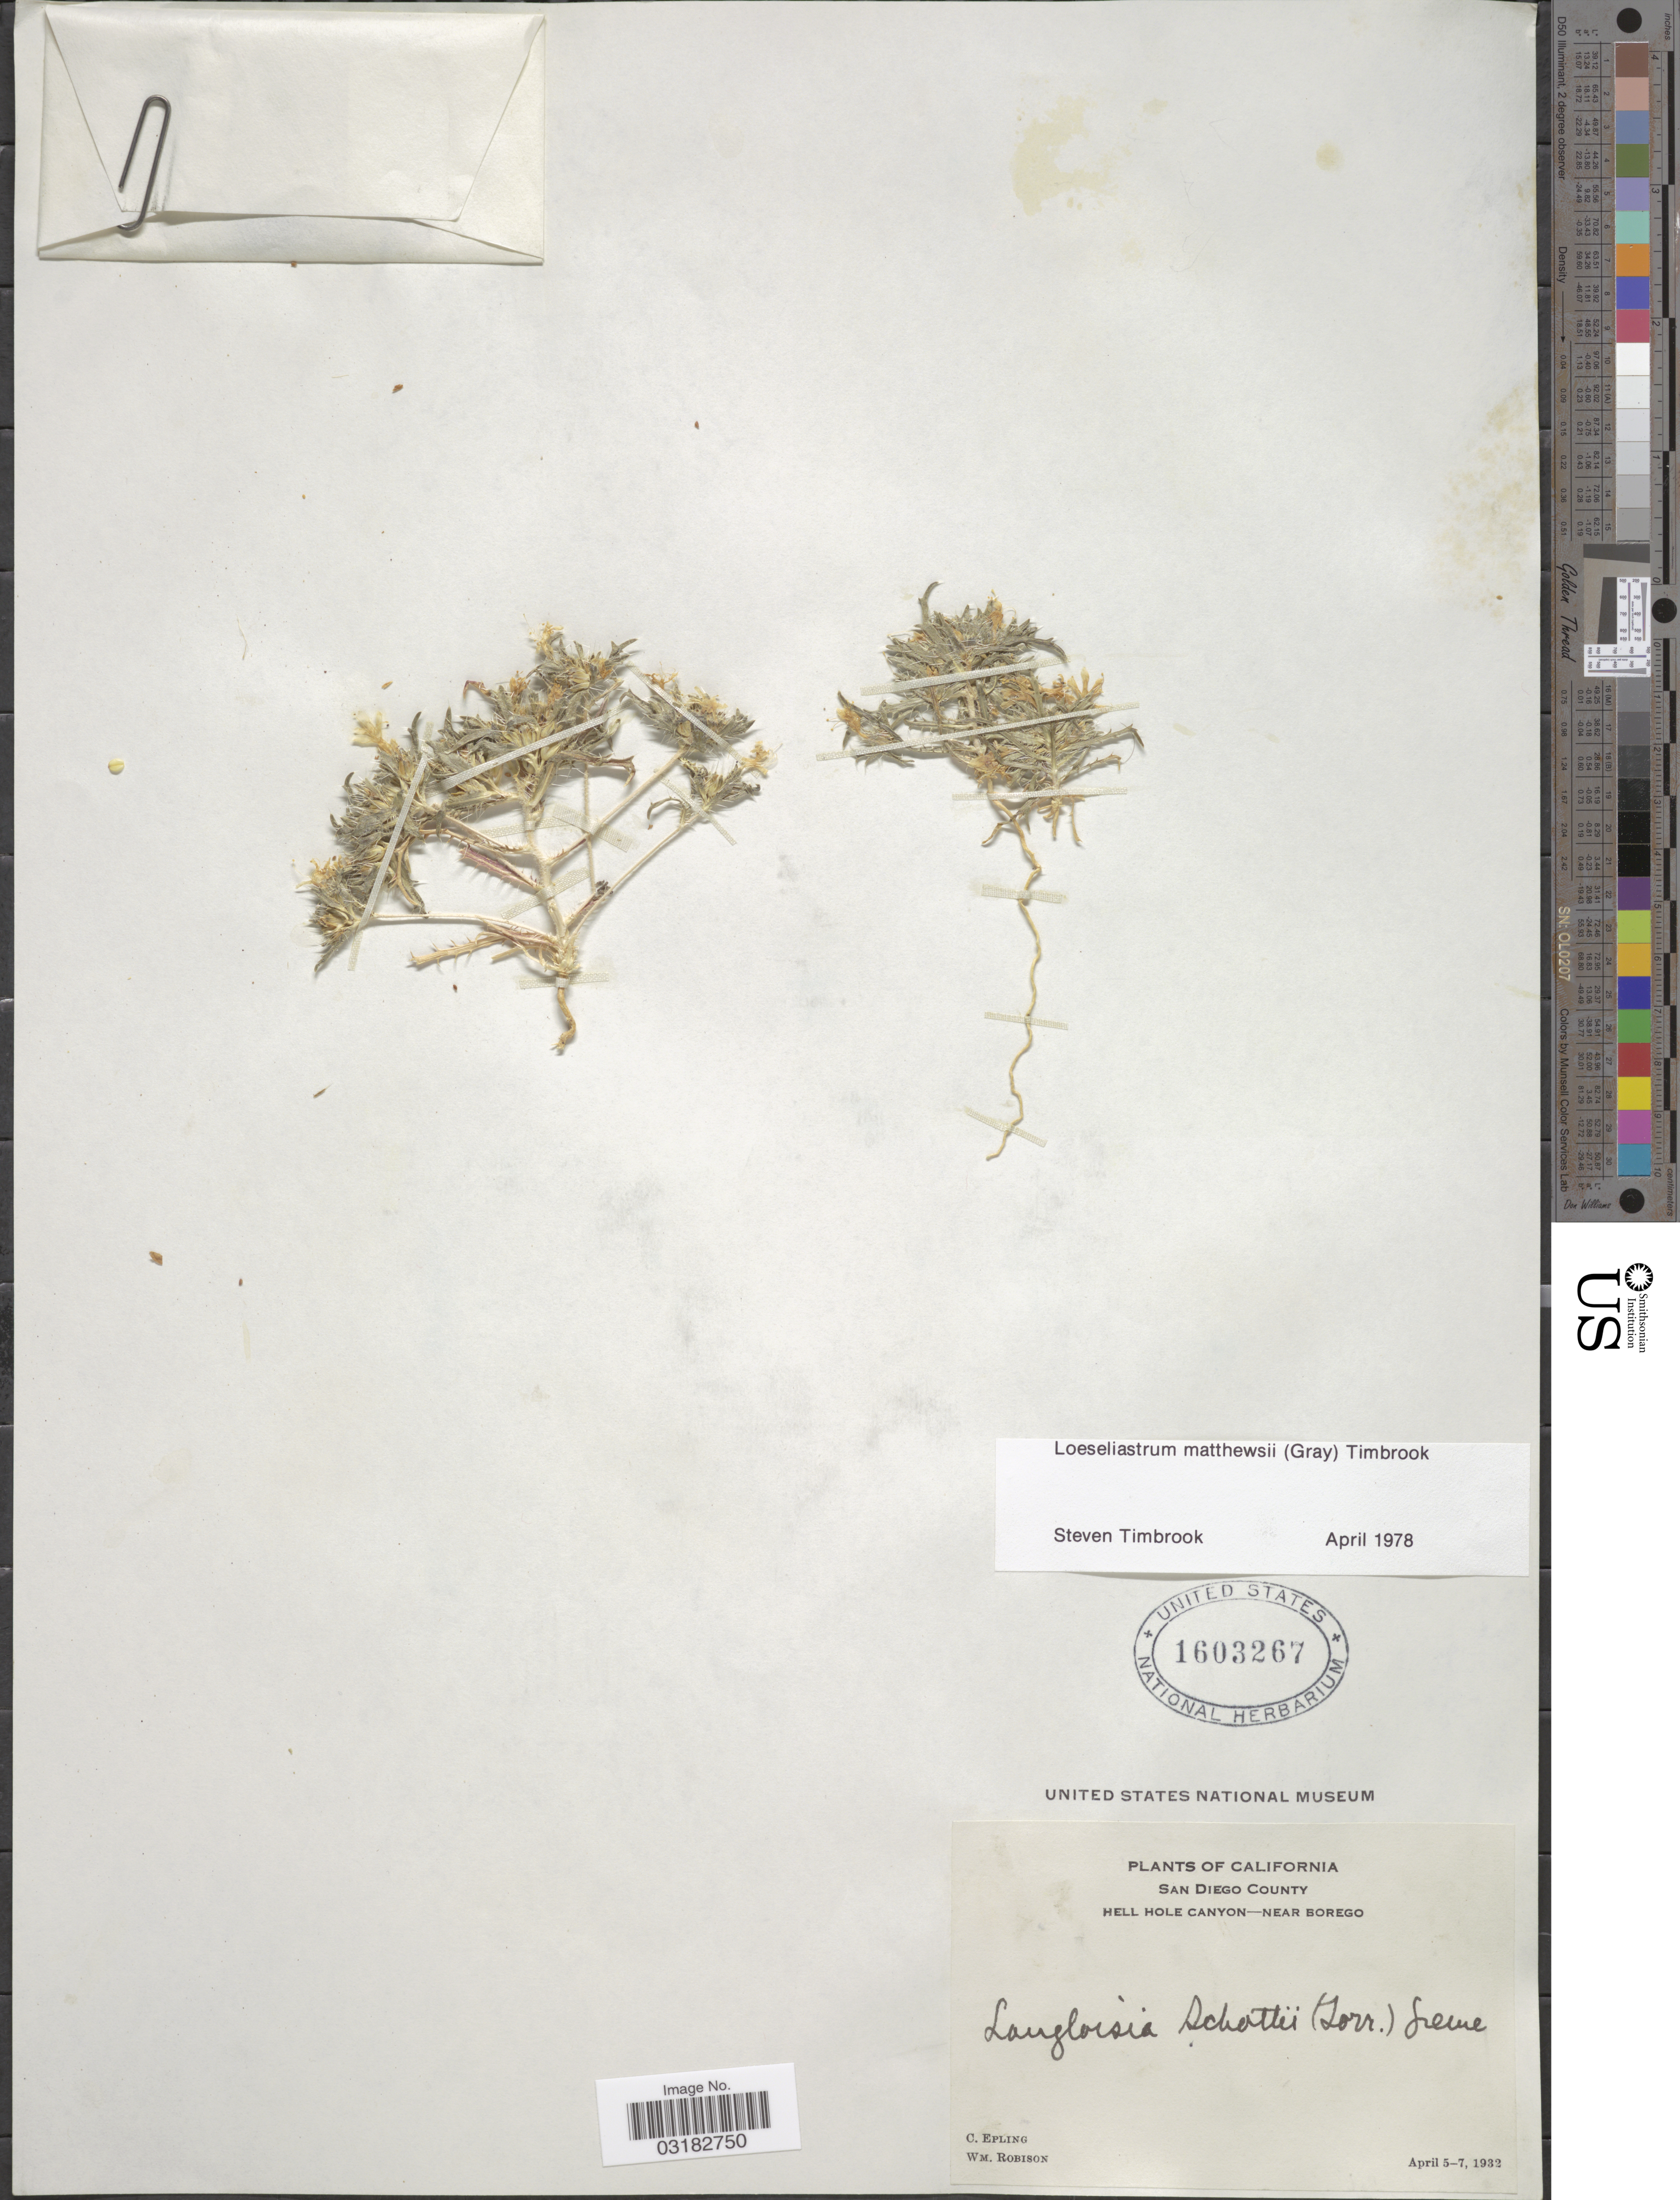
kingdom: Plantae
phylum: Tracheophyta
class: Magnoliopsida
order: Ericales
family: Polemoniaceae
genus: Loeseliastrum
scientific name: Loeseliastrum matthewsii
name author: (A. Gray) Timbrook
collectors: C. C. Epling & W. Robison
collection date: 1932-04-05/1932-04-07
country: United States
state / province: California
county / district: San Diego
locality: San Diego County. Hell Hole Canyon - Near Borego.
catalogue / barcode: US 1603267